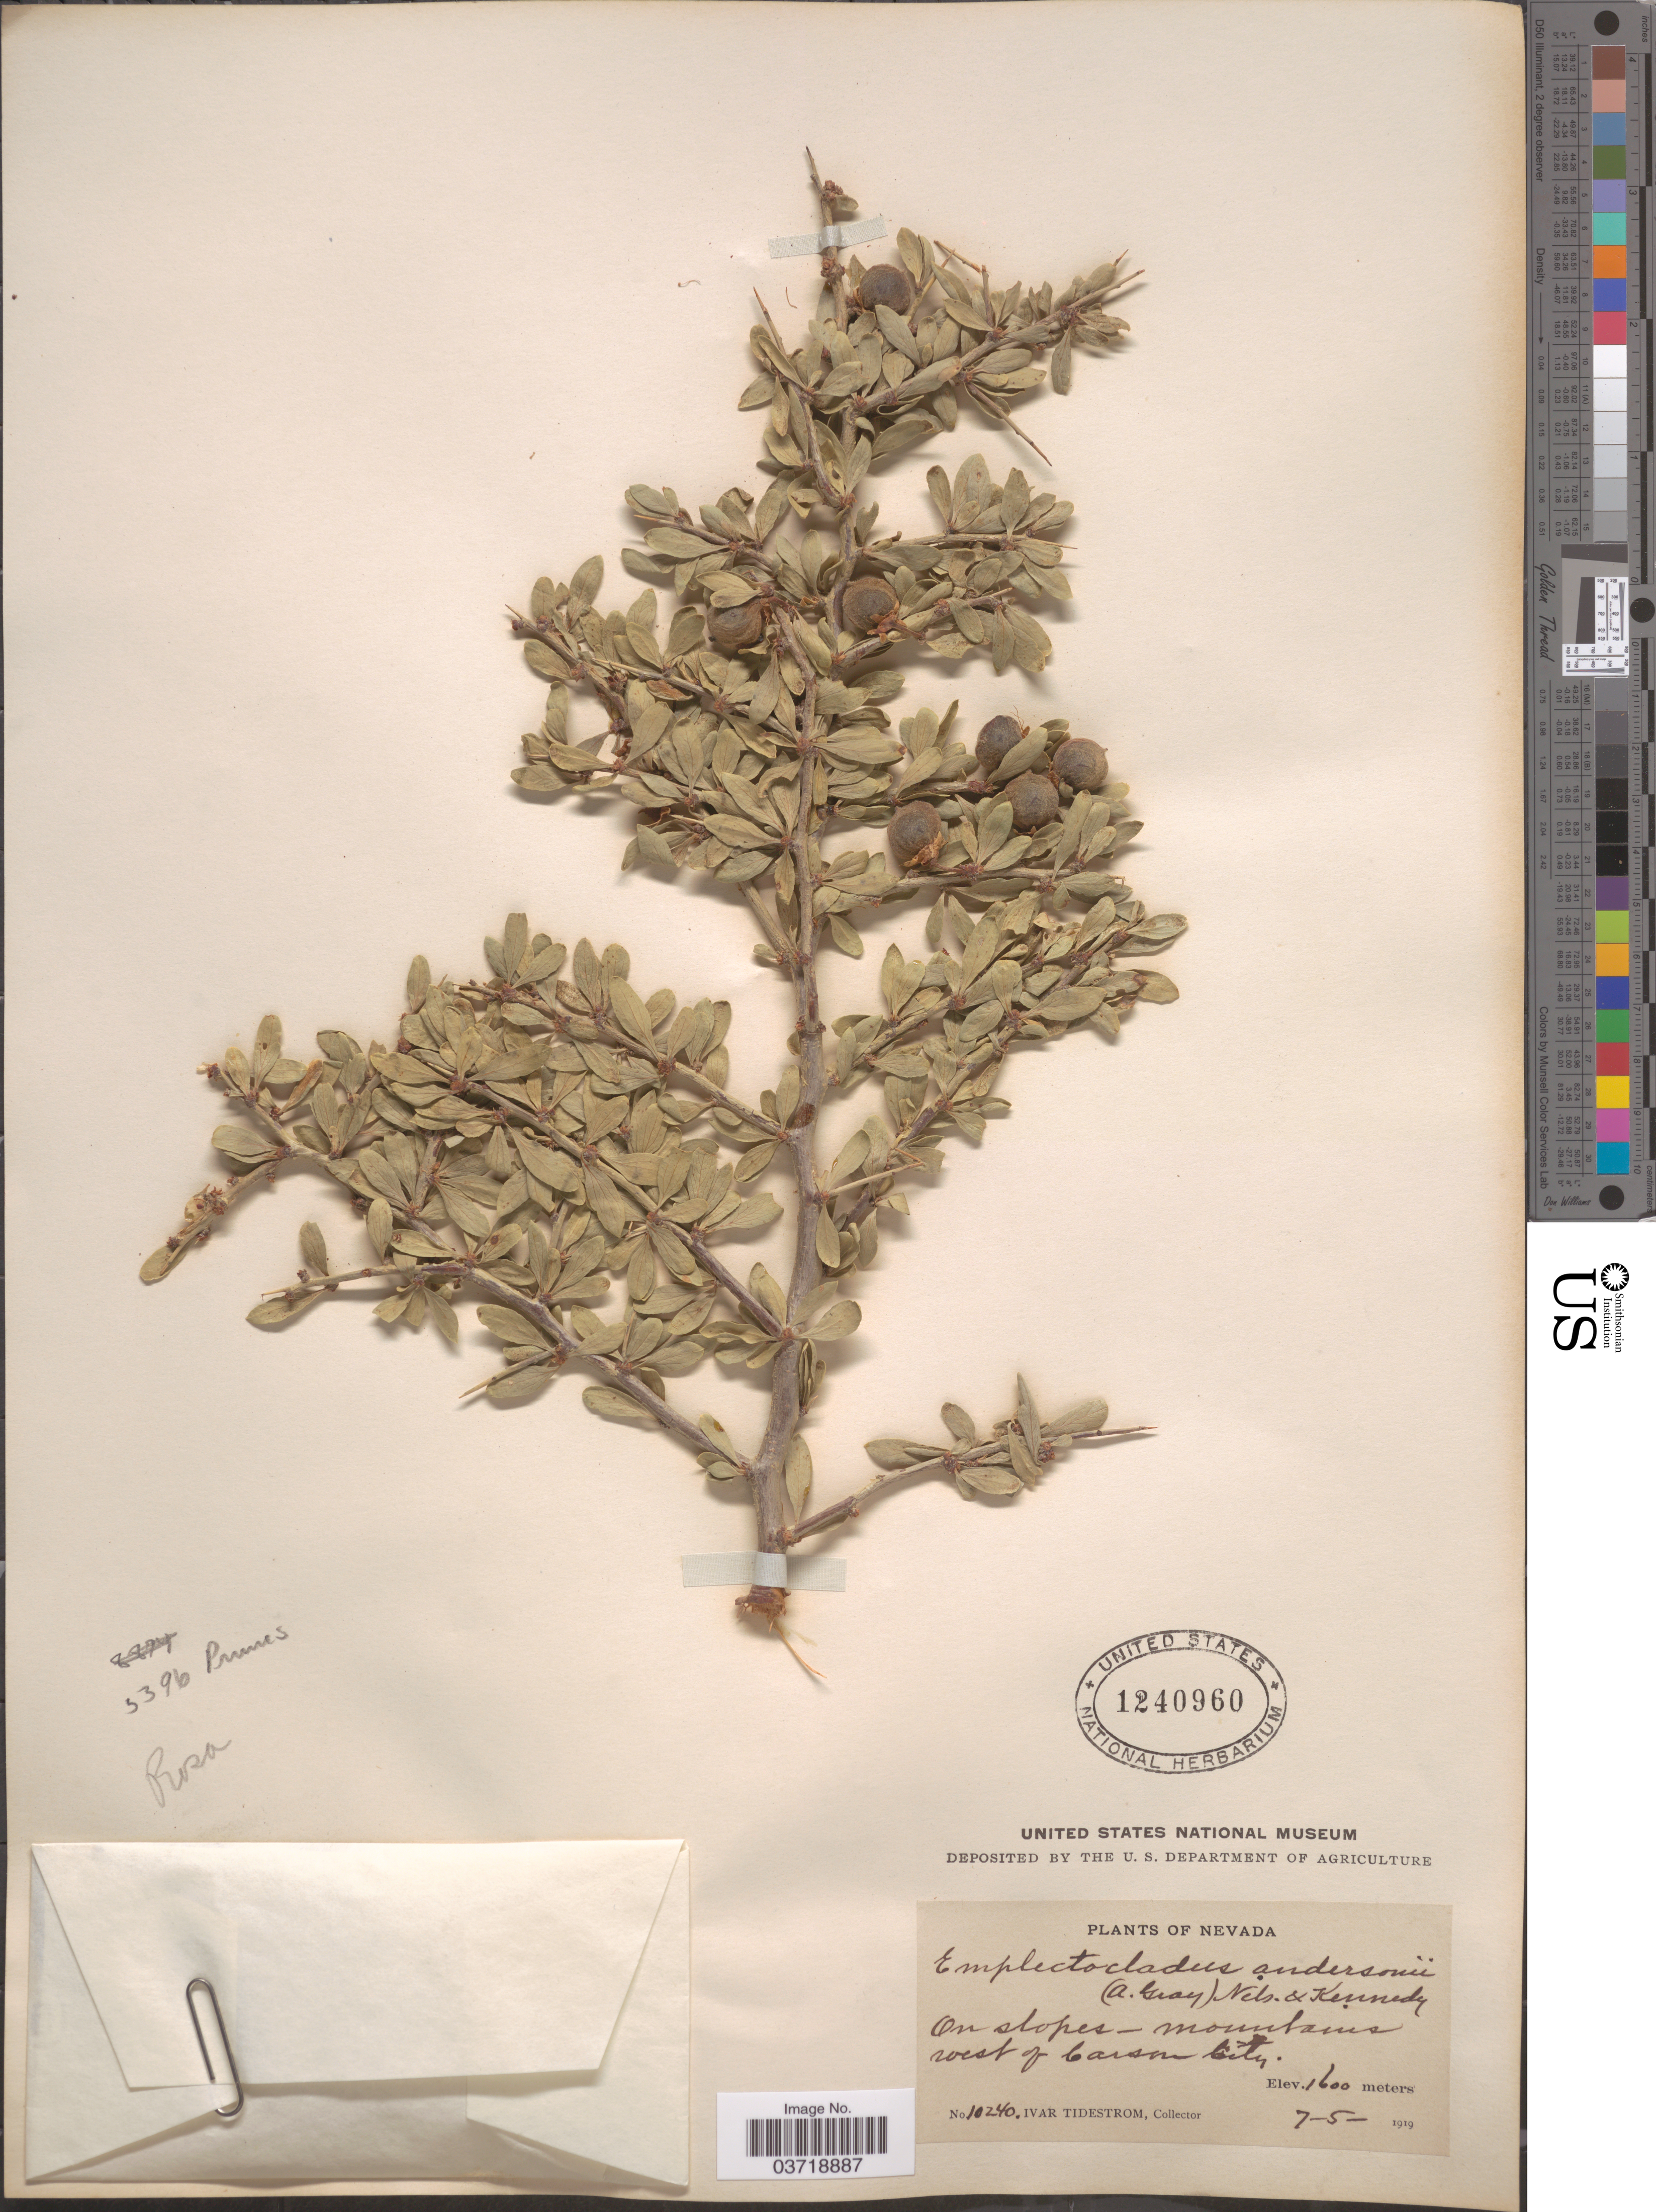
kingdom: Plantae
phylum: Tracheophyta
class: Magnoliopsida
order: Rosales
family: Rosaceae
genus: Prunus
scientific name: Prunus andersonii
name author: A. Gray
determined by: Strong, Mark T., (BOT), Smithsonian Institution - National Museum of Natural History (UNITED STATES)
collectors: I. F. Tidestrom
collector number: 10240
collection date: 1919-07-05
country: United States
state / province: Nevada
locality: On slopes-mountains west of Carson City.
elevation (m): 1600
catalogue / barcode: US 1240960